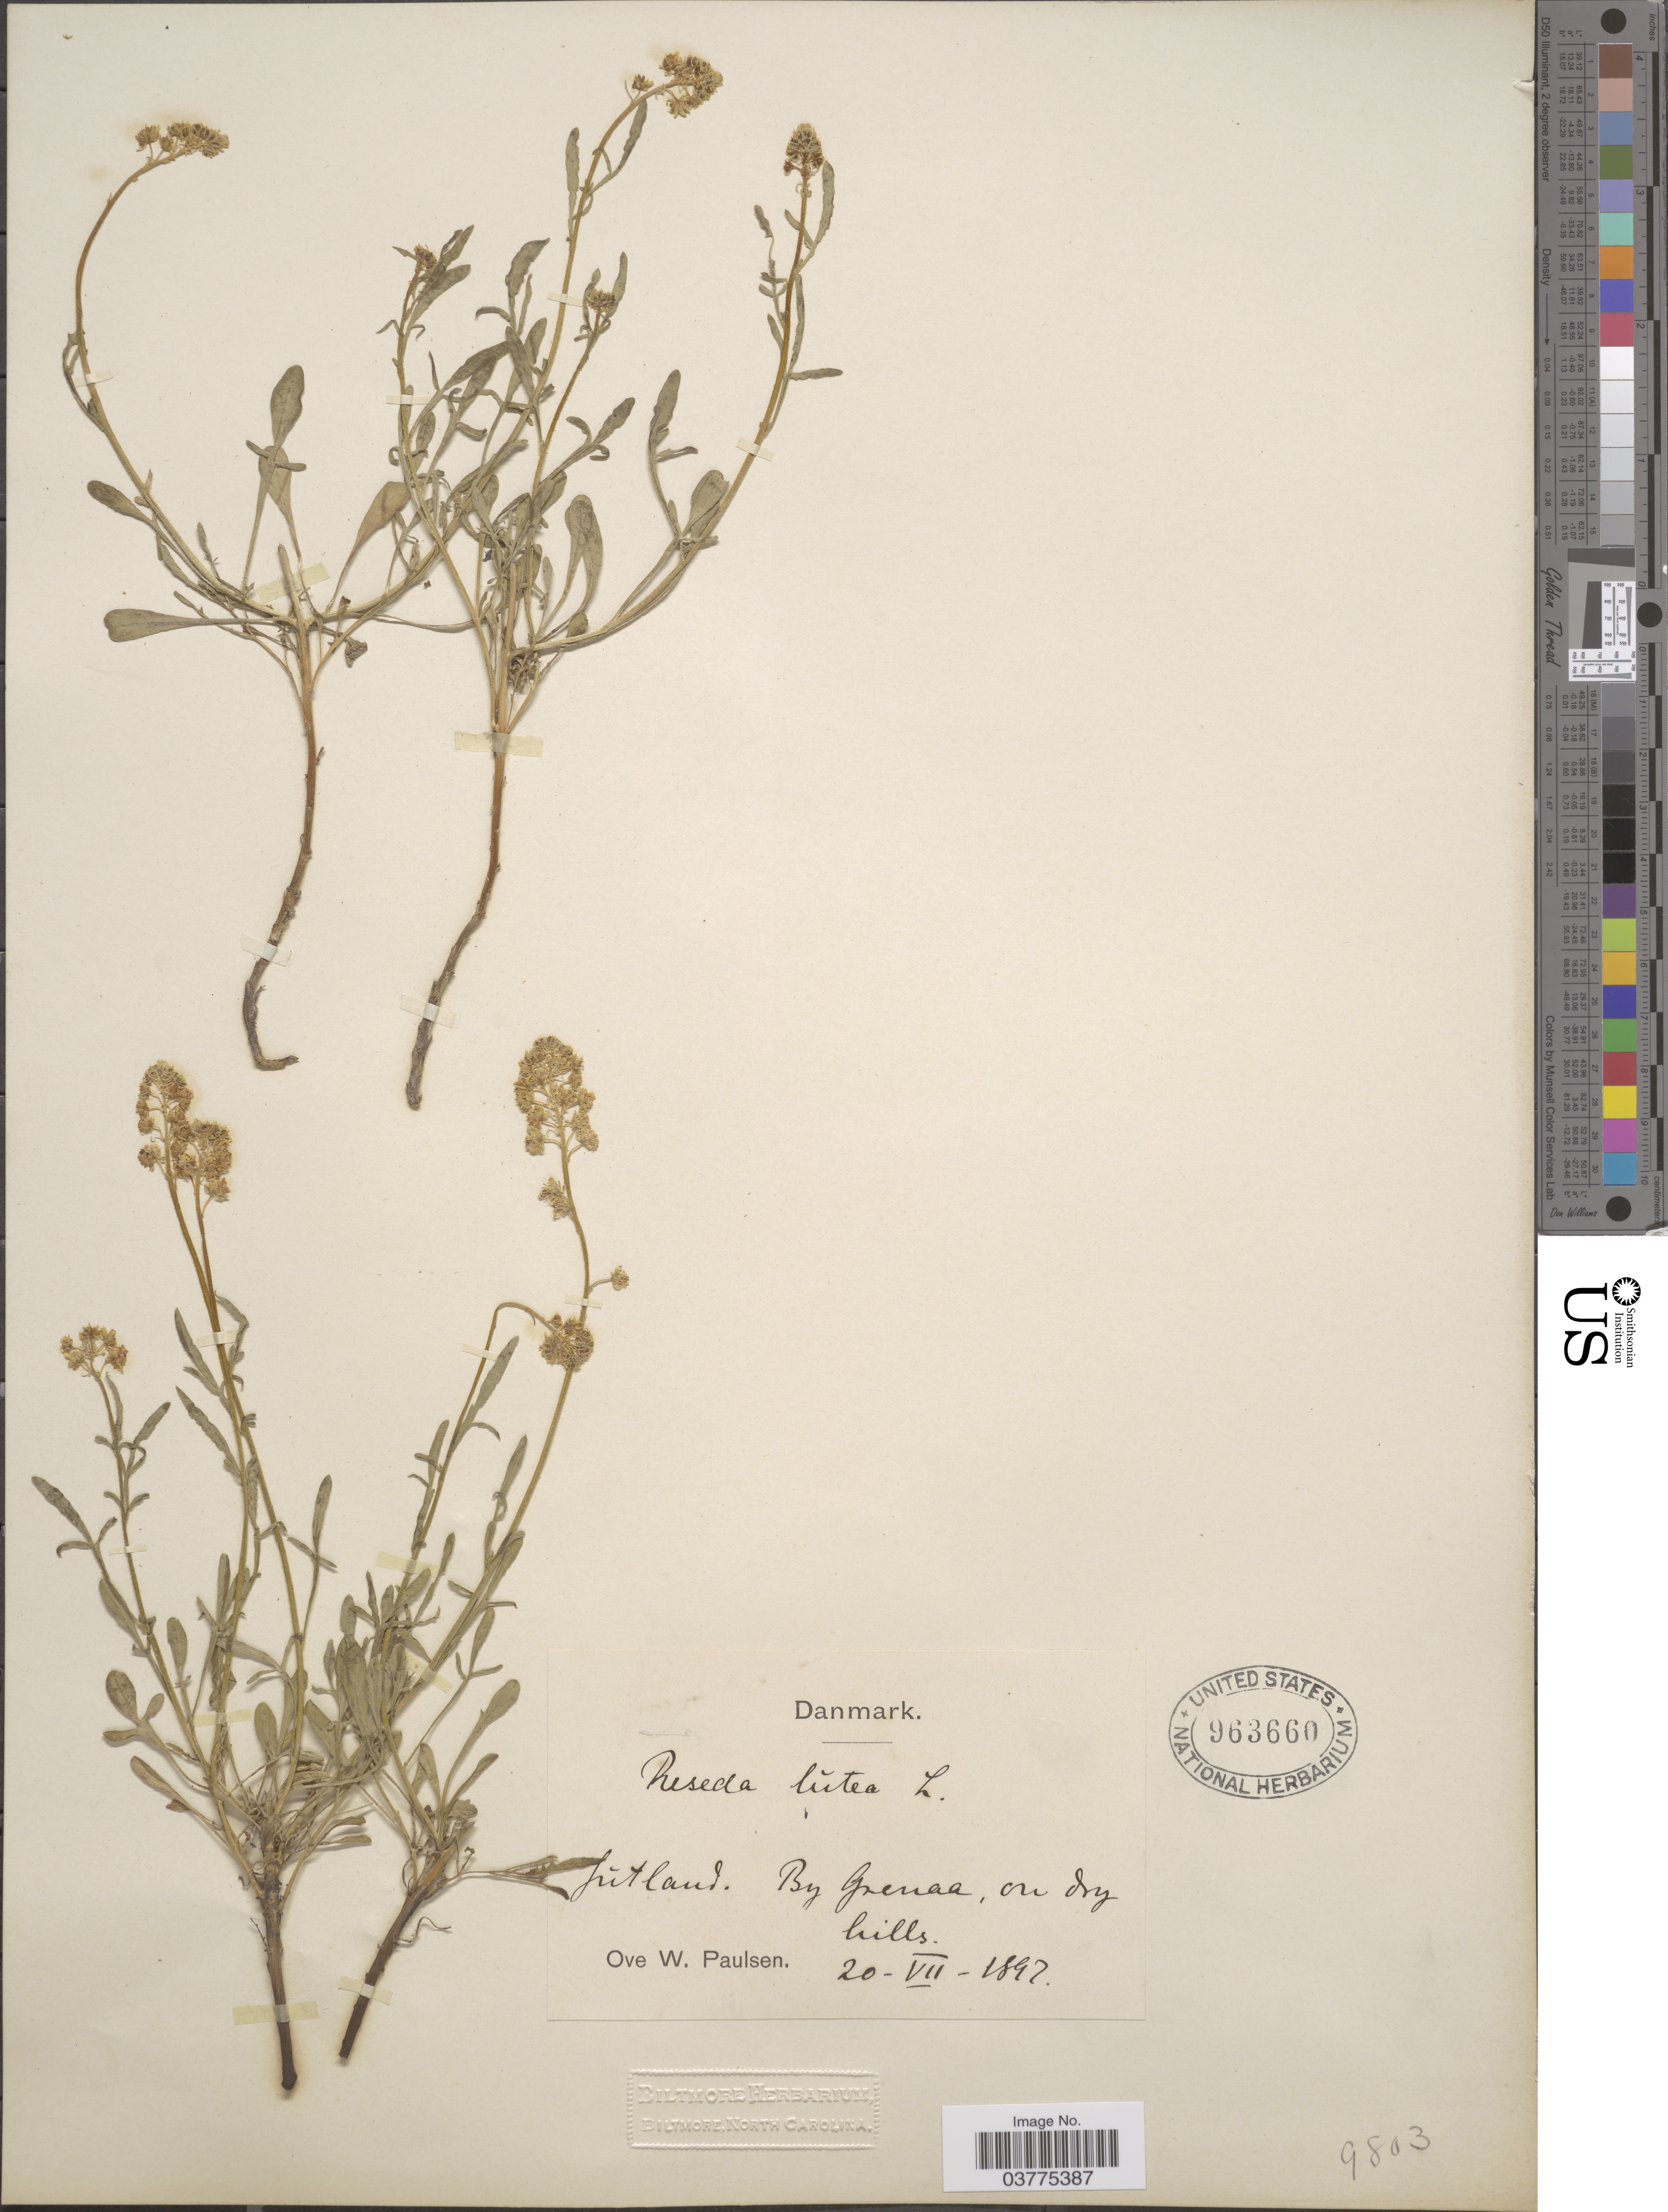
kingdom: Plantae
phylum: Tracheophyta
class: Magnoliopsida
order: Brassicales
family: Resedaceae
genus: Reseda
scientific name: Reseda lutea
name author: L.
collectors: O. Paulsen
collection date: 1897-07-20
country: Denmark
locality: Danmark. Jŭtland. By Grenaa, on dry hills.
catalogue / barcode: US 963660